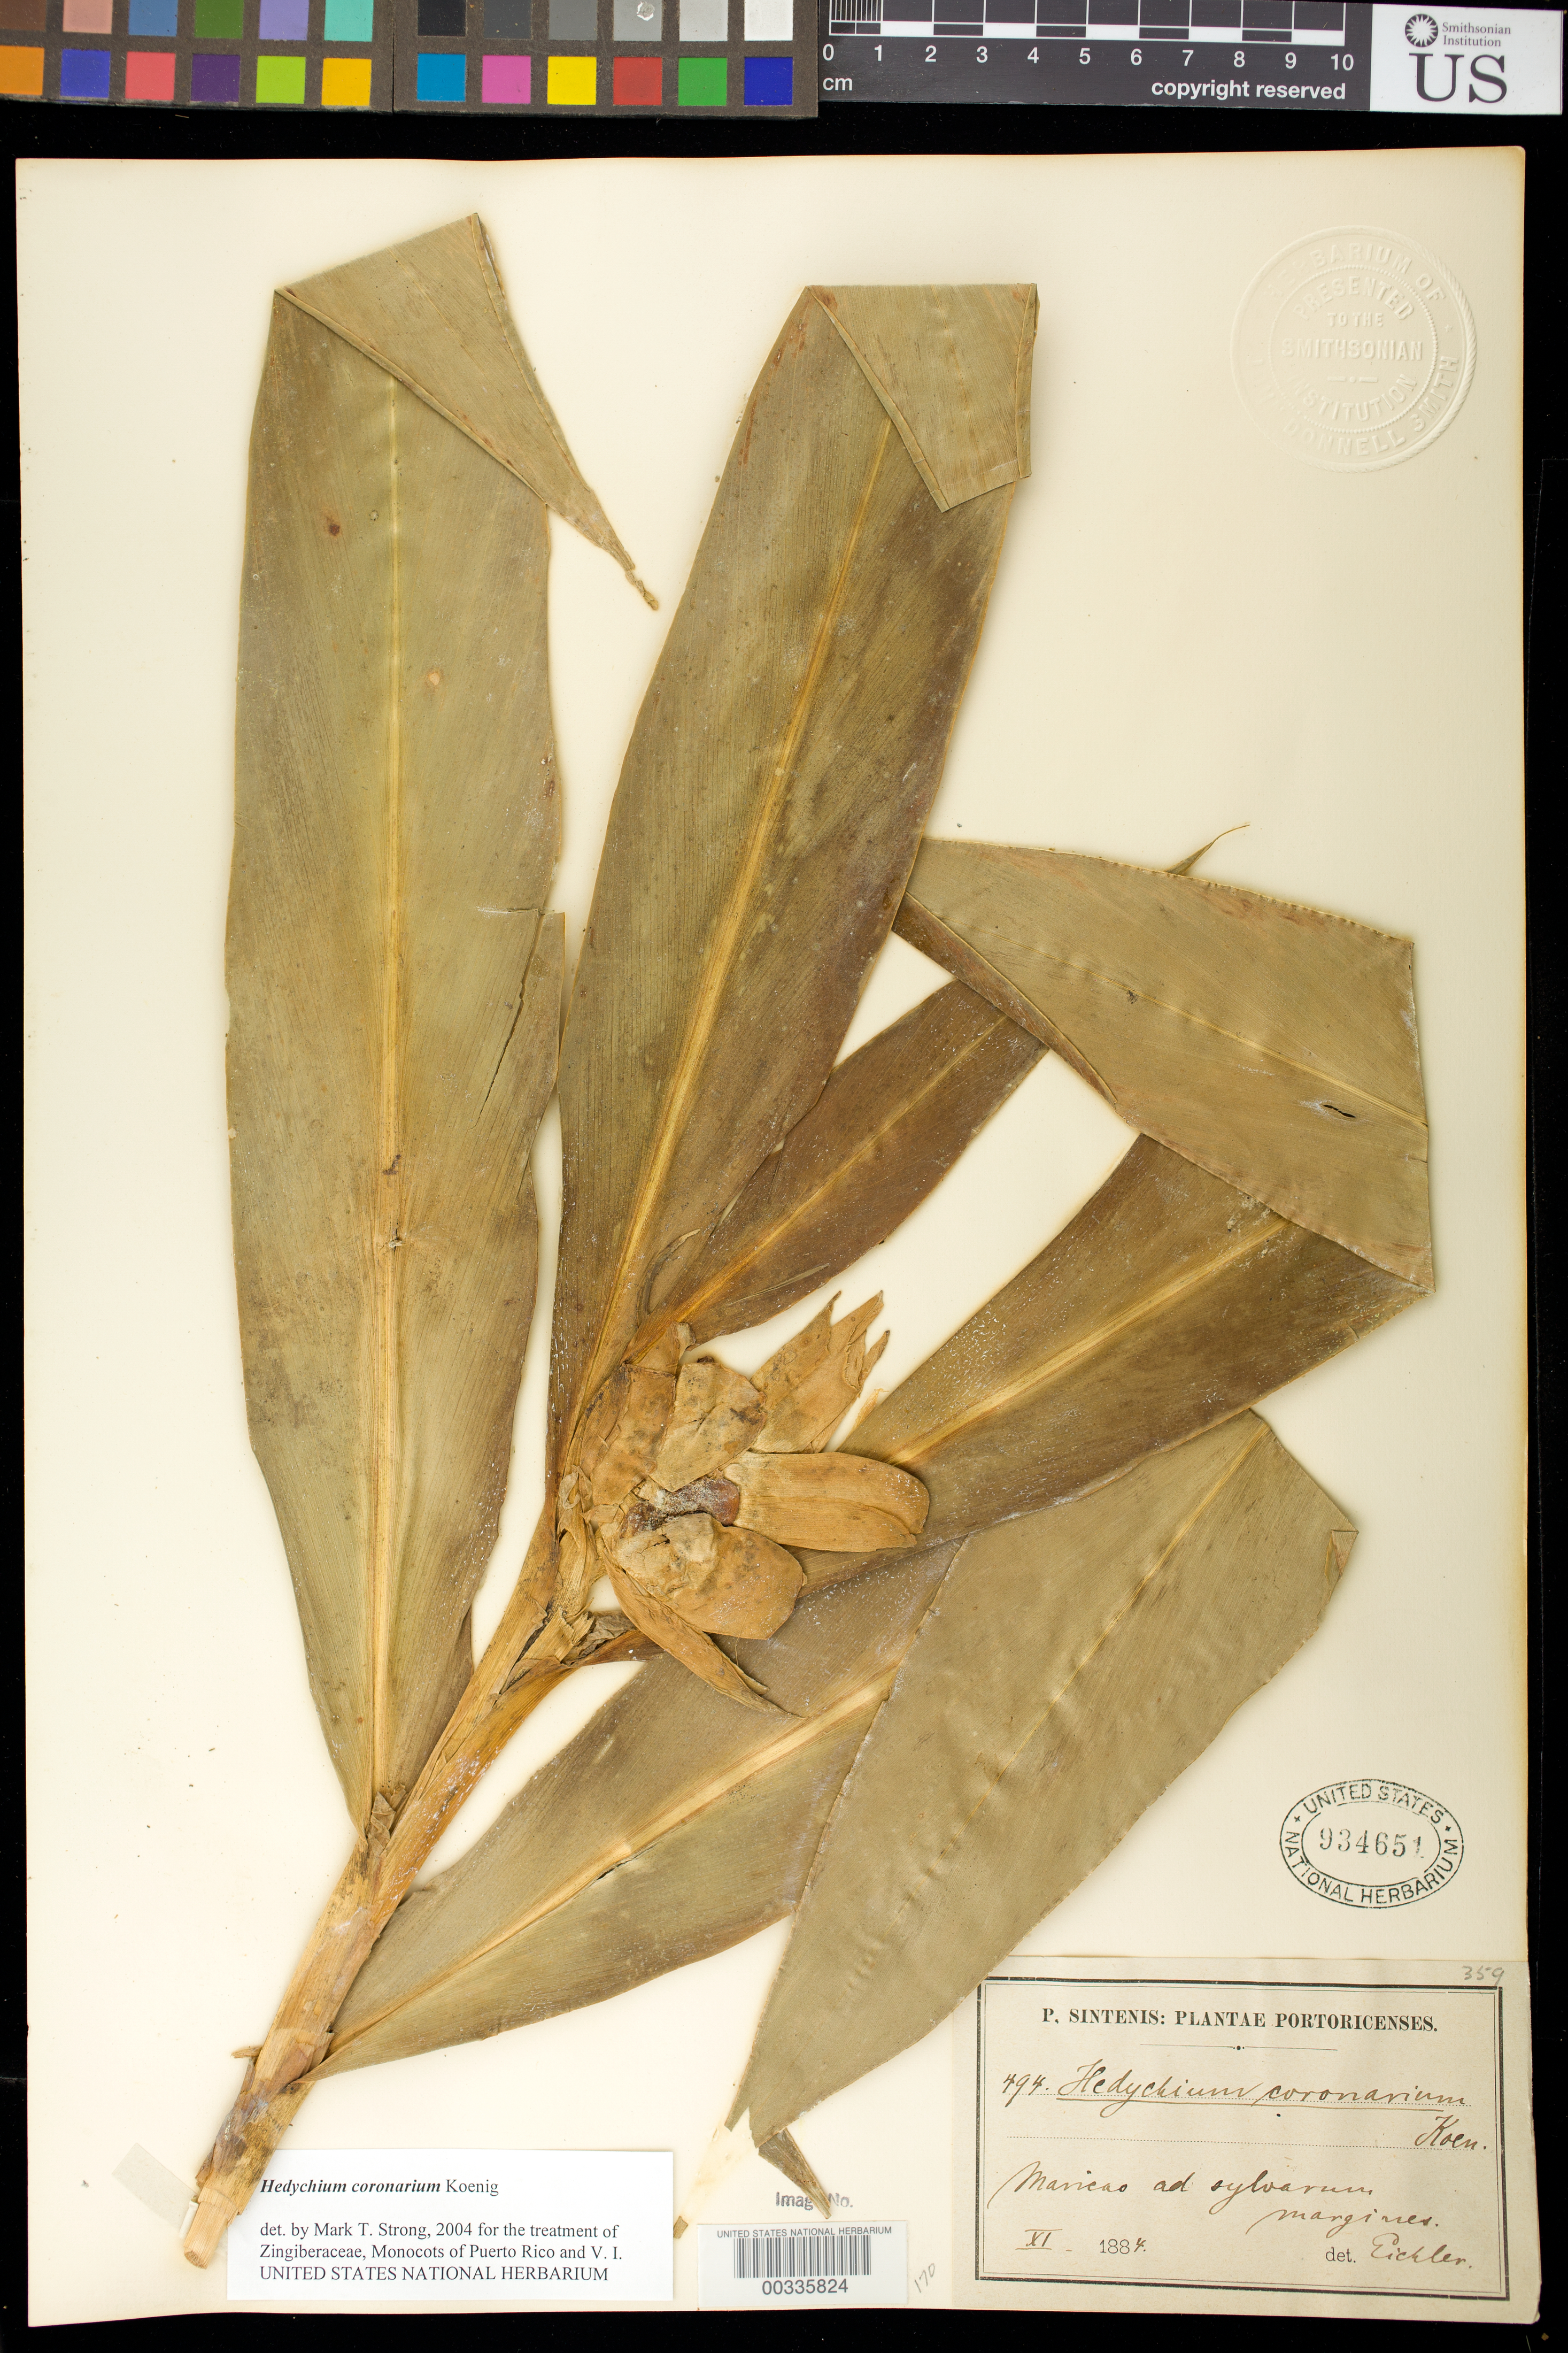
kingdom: Plantae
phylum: Tracheophyta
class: Liliopsida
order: Zingiberales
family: Zingiberaceae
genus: Hedychium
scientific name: Hedychium coronarium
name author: J. Koenig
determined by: Eichler, A. W.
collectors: P. Sintenis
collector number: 494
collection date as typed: Nov 1884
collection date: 1884-11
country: Puerto Rico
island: Greater Antilles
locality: Maricao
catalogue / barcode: US 934651